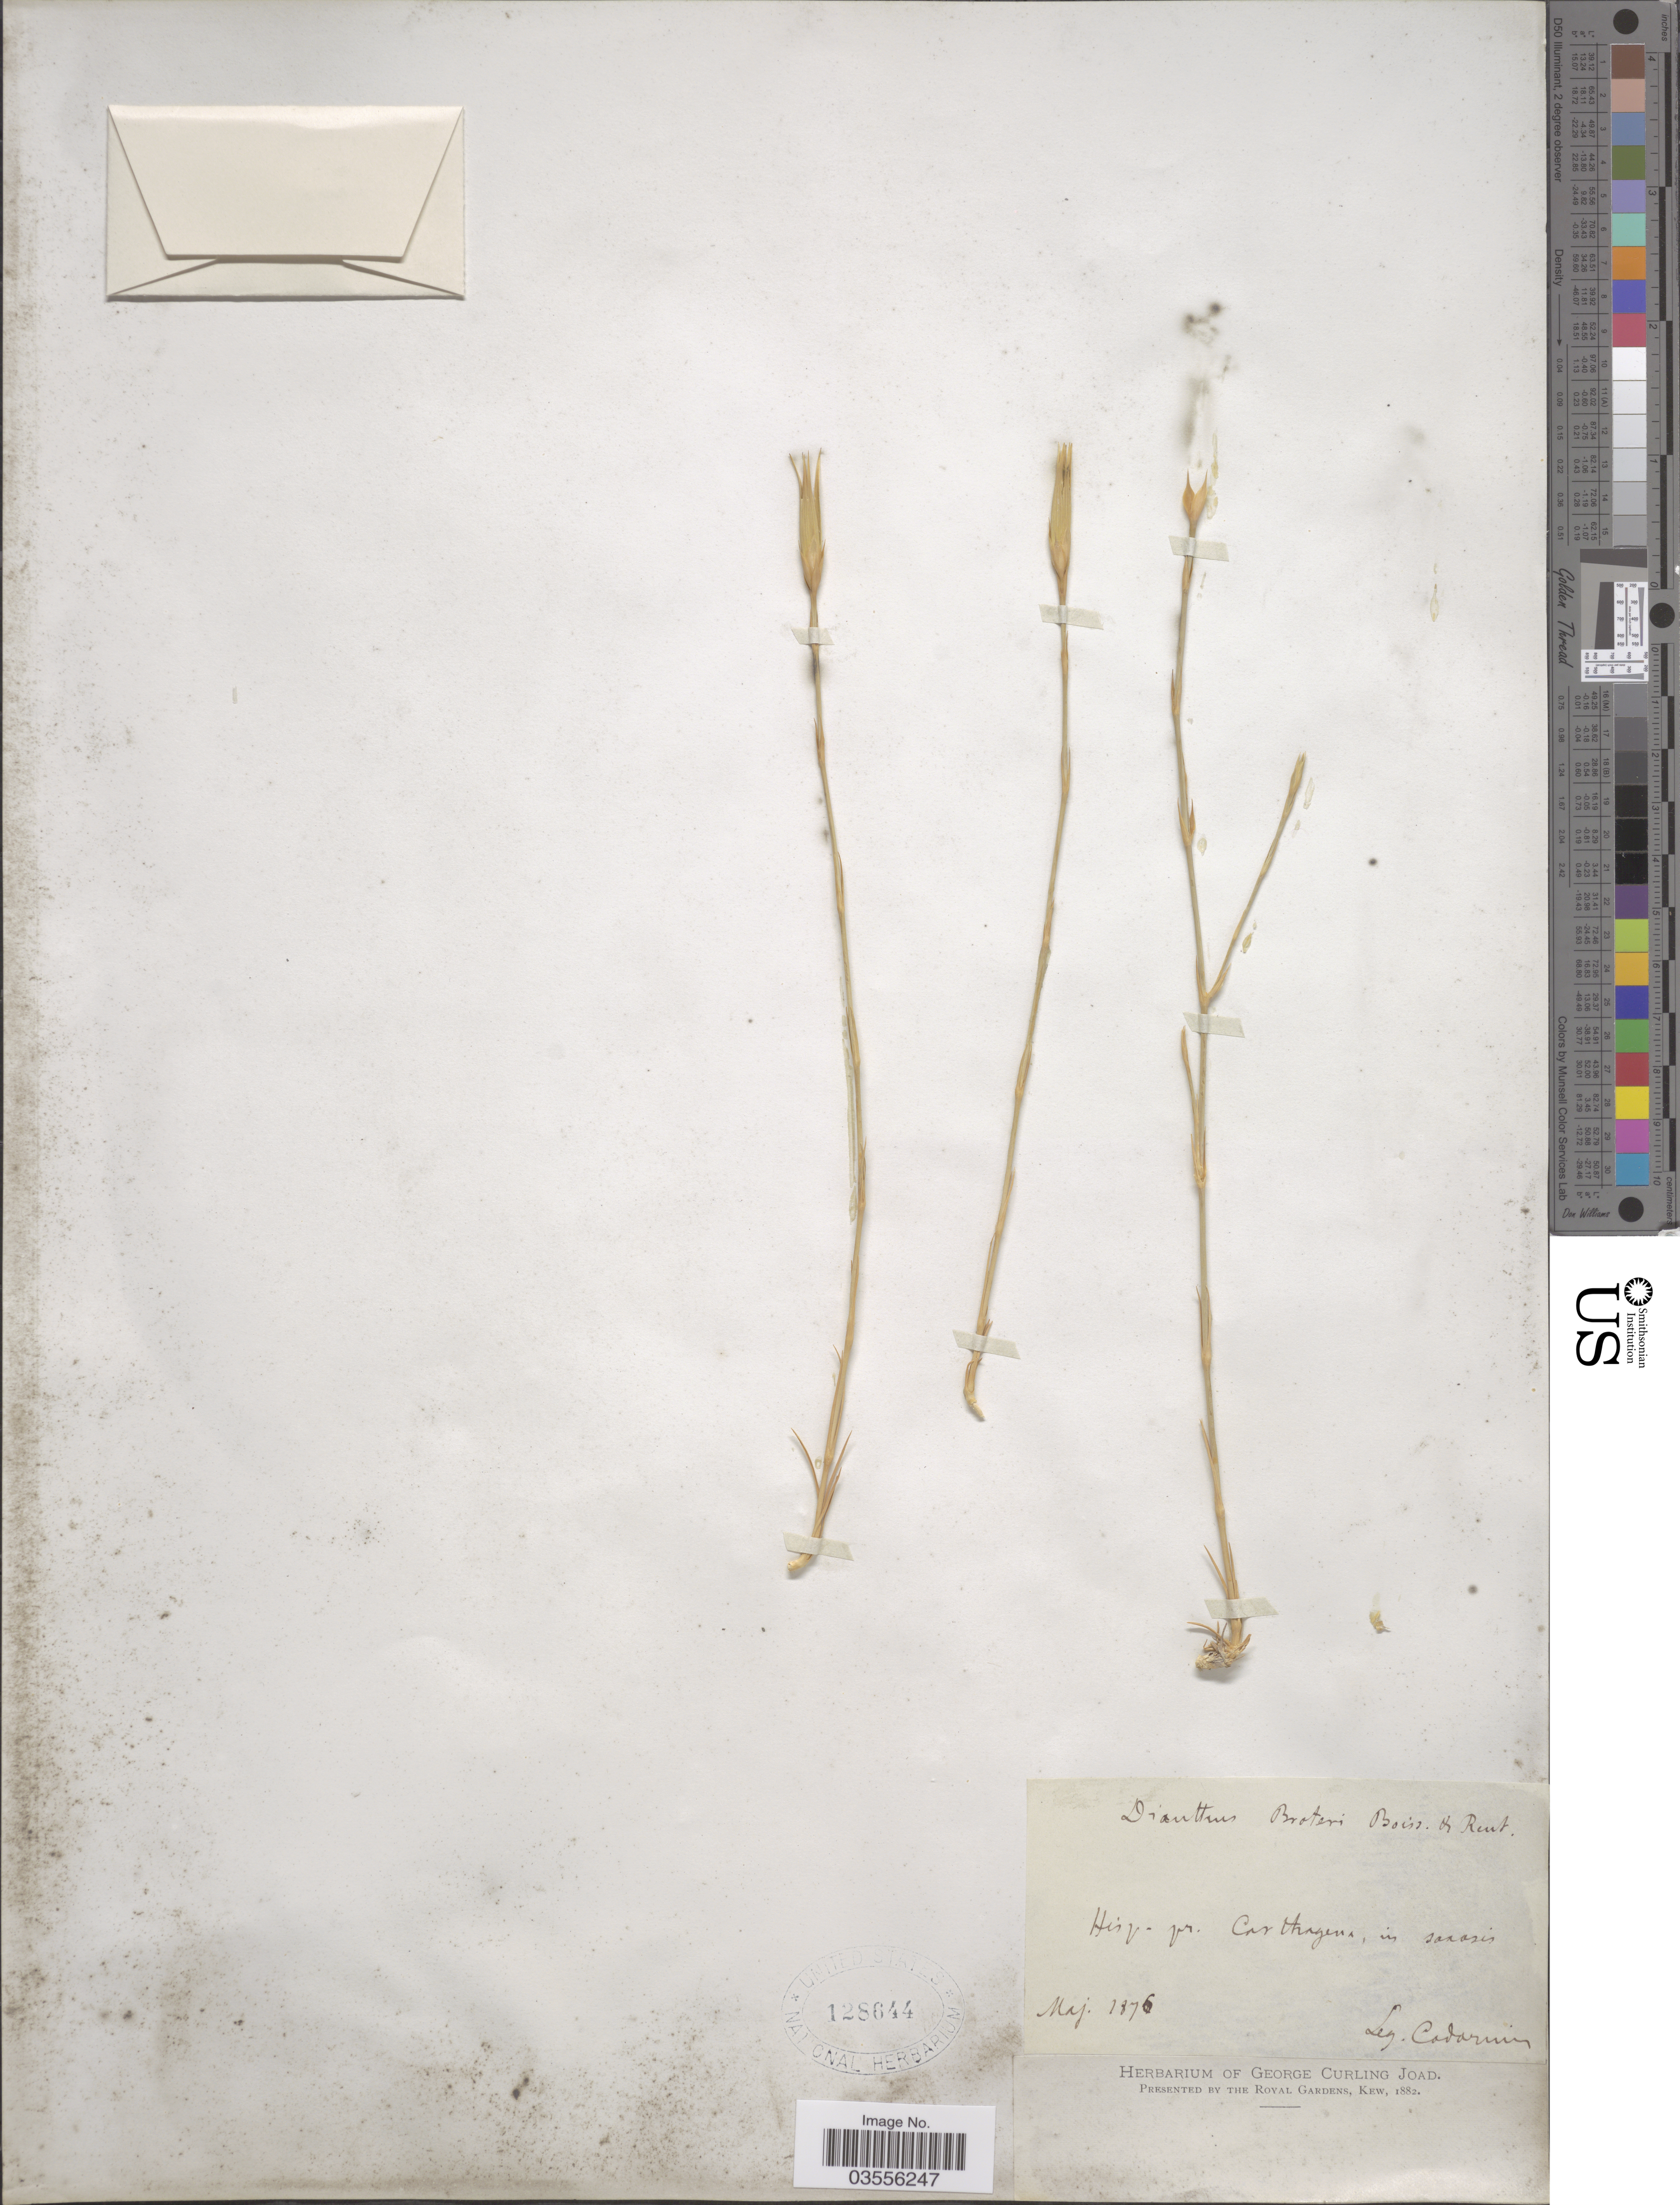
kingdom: Plantae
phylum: Tracheophyta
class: Magnoliopsida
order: Caryophyllales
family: Caryophyllaceae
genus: Dianthus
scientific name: Dianthus broteroi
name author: Boiss. & Reut.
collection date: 1876-05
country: Spain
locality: Hisp. pr. Carthagena, in saxosis.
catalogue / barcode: US 128644